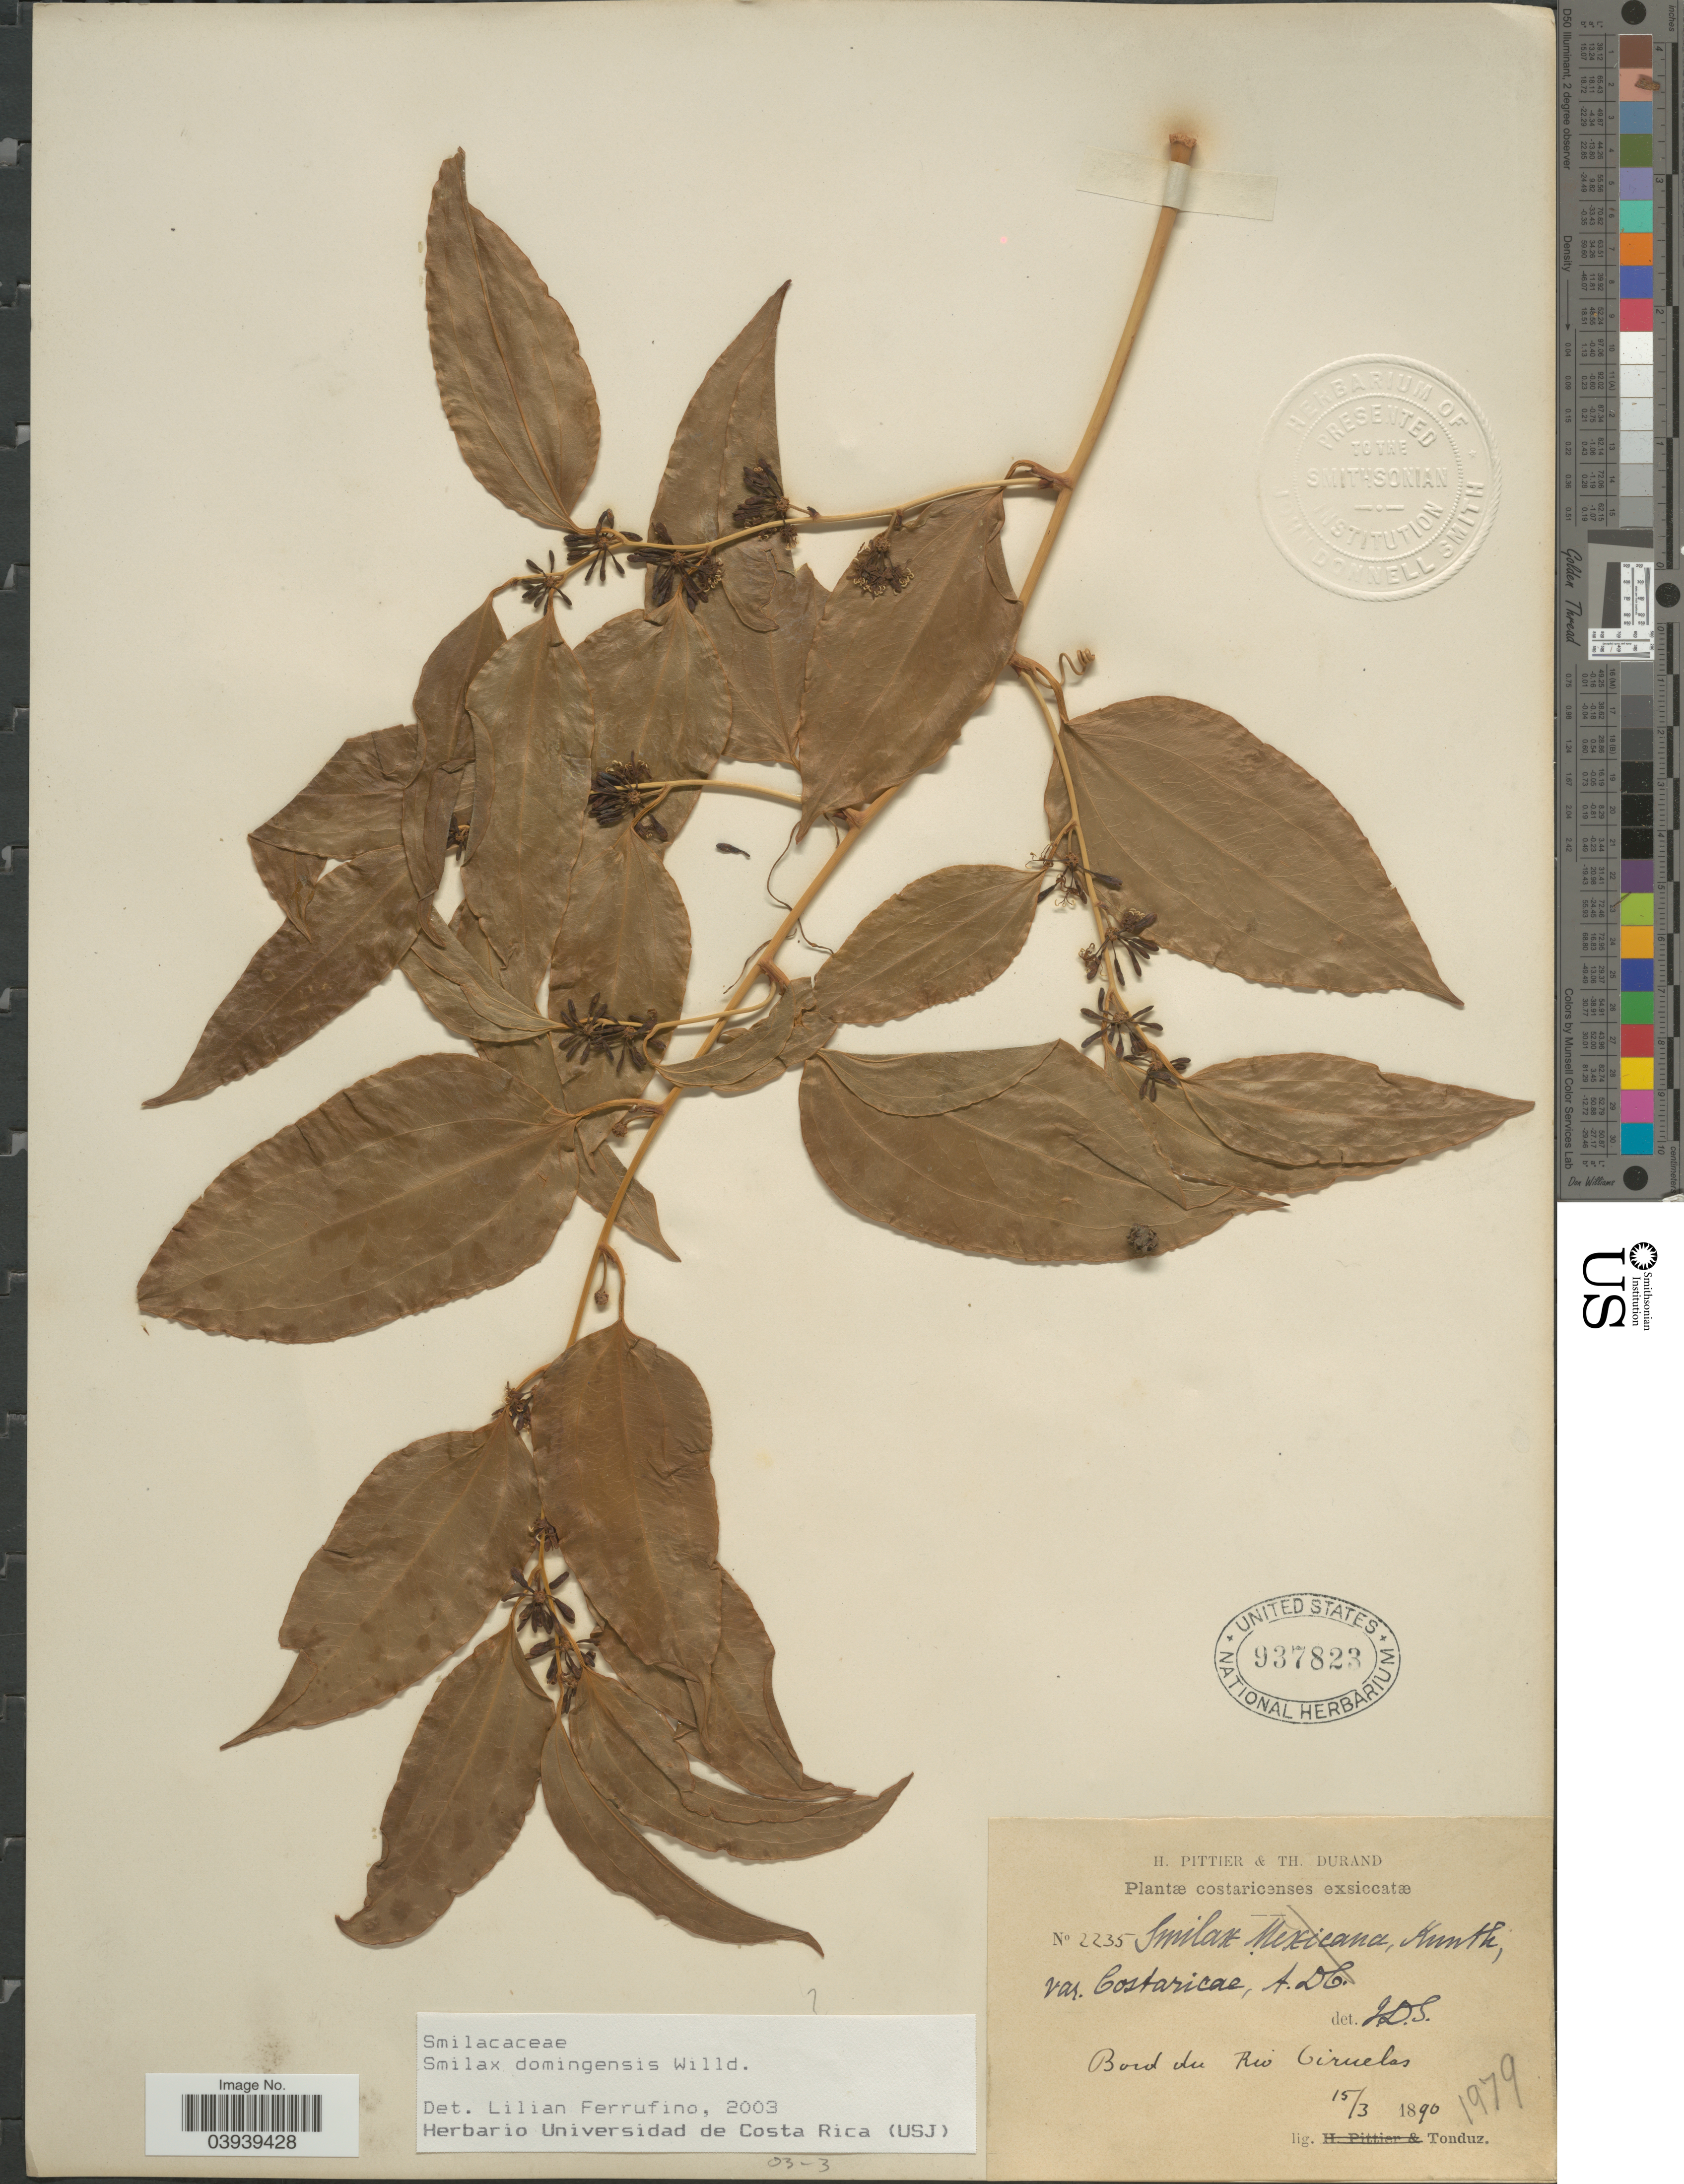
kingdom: Plantae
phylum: Tracheophyta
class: Liliopsida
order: Liliales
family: Smilacaceae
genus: Smilax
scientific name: Smilax domingensis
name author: Willd.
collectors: H. F. Pittier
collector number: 2235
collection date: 1890-03-15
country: Costa Rica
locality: Bord du Rio Ciruelas.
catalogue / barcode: US 937823